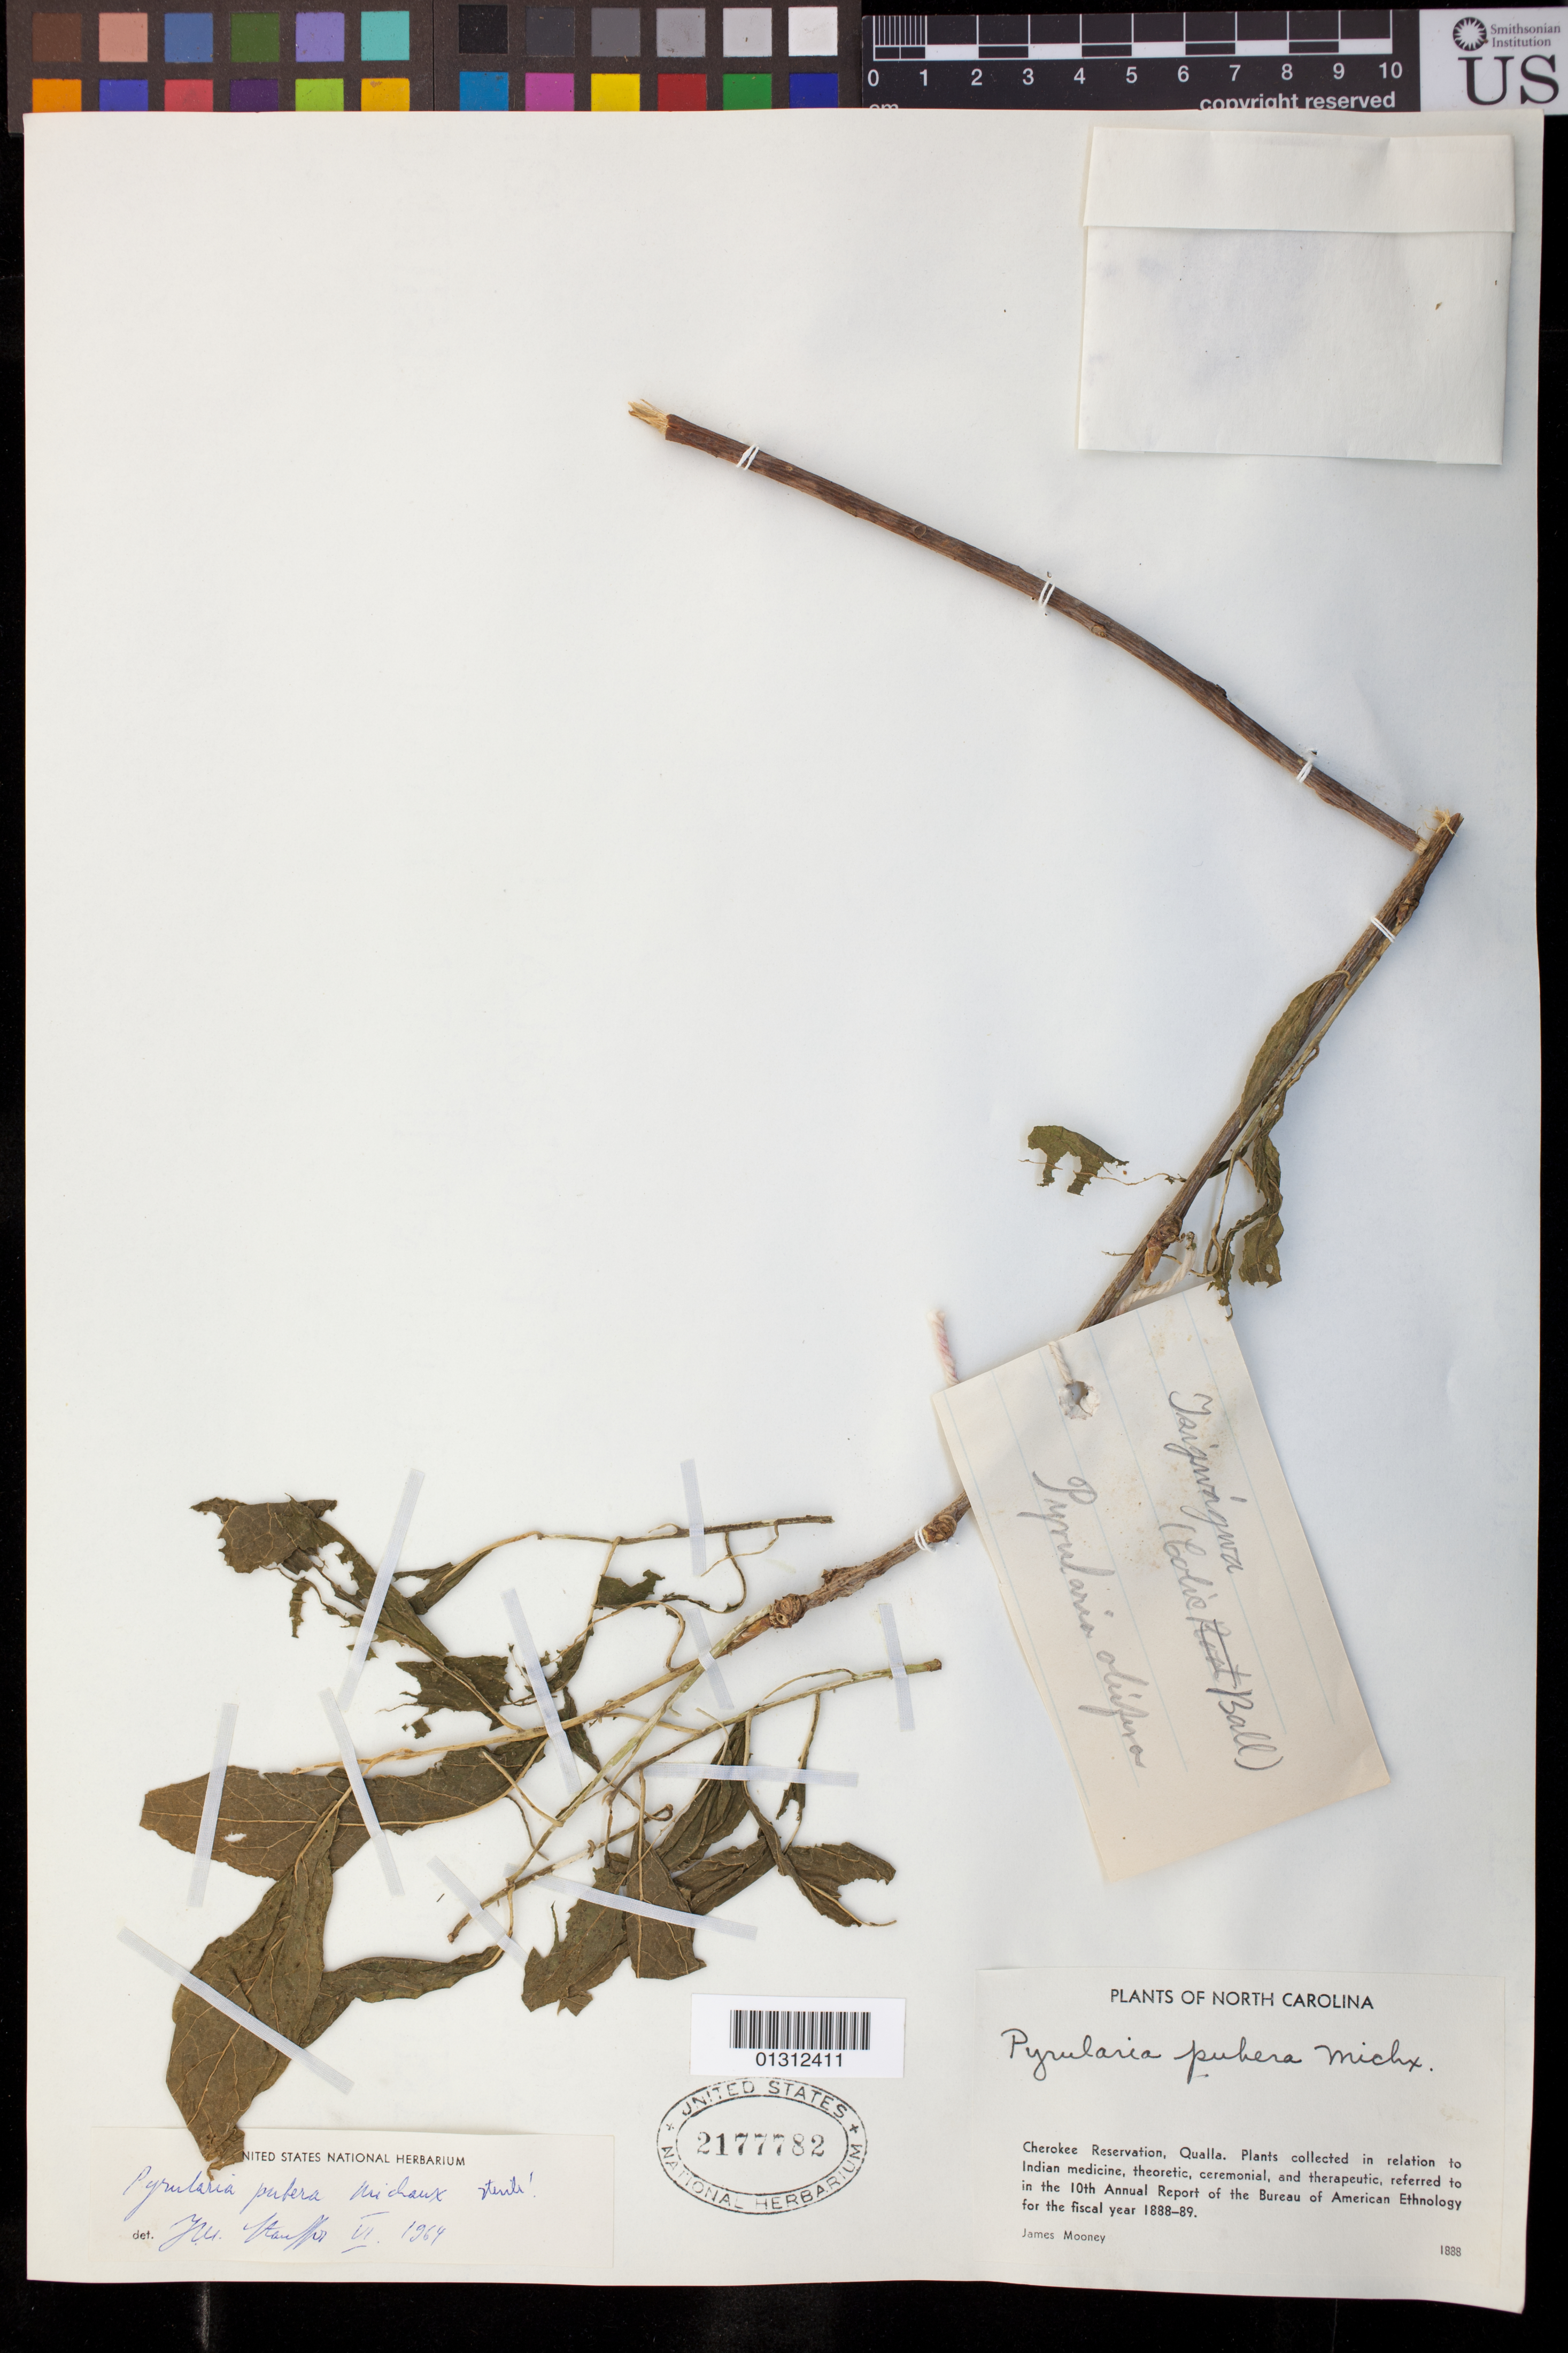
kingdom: Plantae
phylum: Tracheophyta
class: Magnoliopsida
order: Santalales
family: Cervantesiaceae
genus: Pyrularia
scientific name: Pyrularia pubera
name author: Michx.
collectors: J. Mooney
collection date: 1888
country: United States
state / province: North Carolina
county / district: Jackson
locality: Cherokee Reservation, Qualla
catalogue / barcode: US 2177782